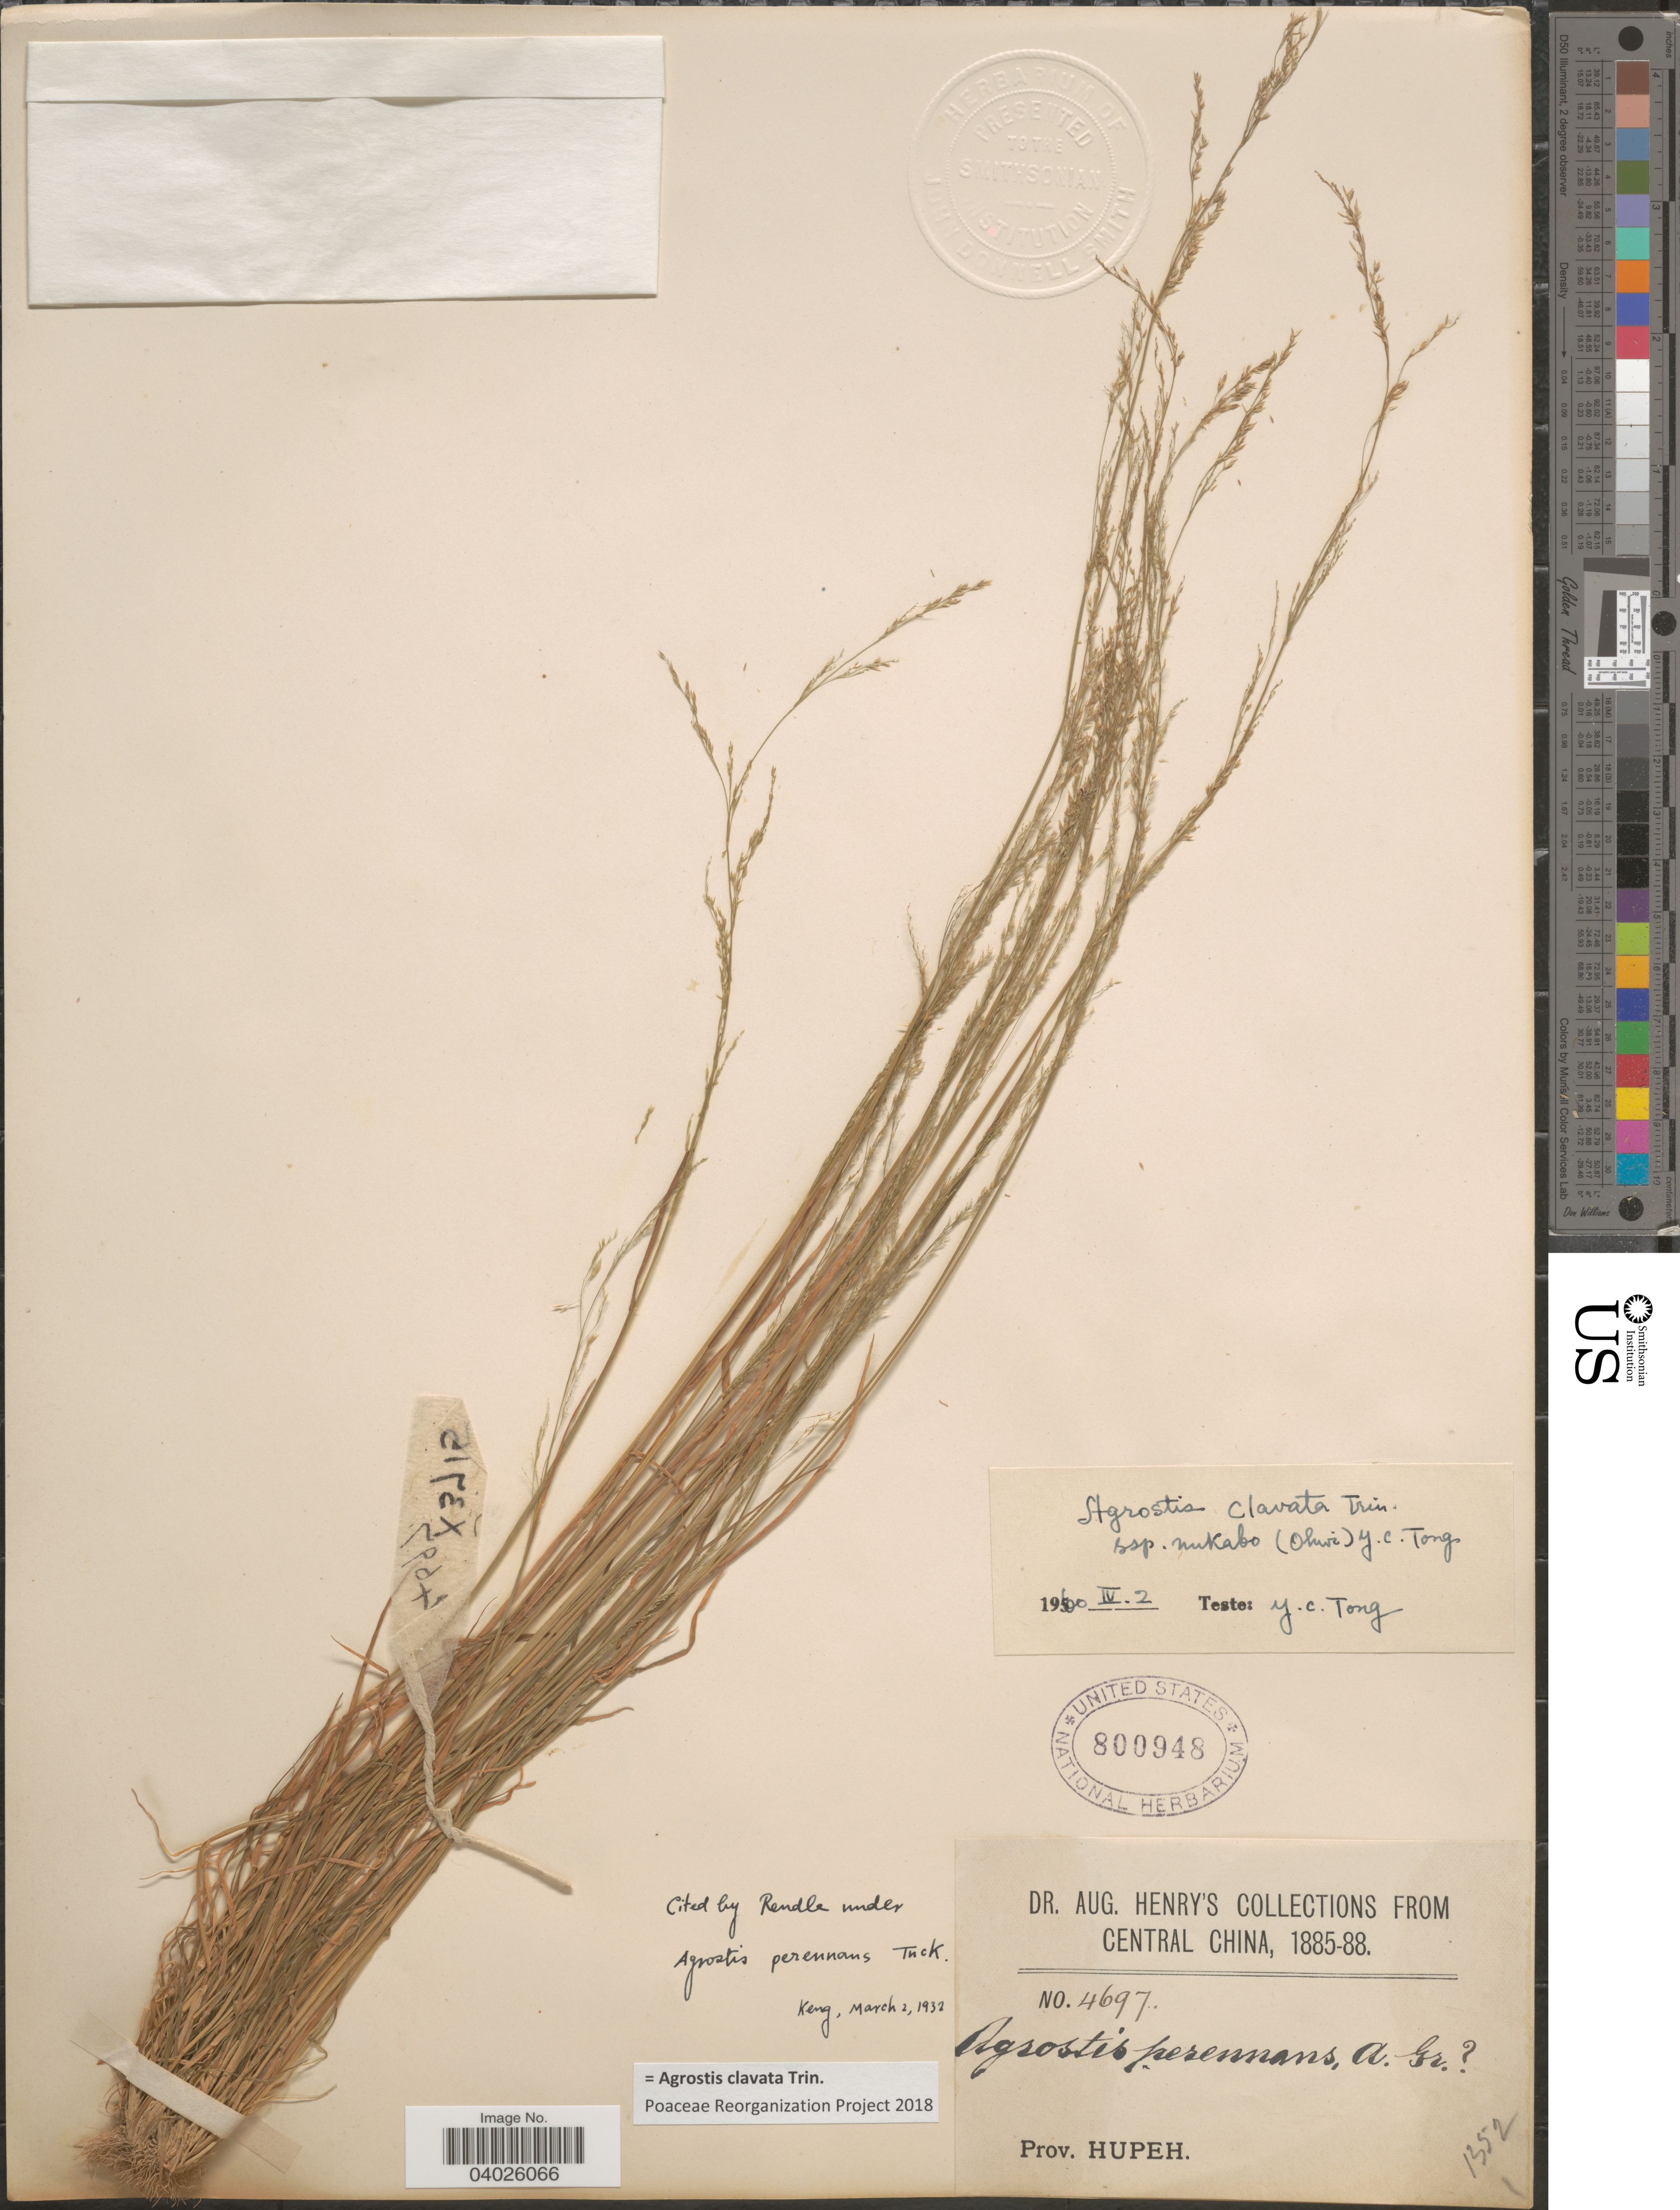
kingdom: Plantae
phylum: Tracheophyta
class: Liliopsida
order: Poales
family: Poaceae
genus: Agrostis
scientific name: Agrostis clavata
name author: Trin.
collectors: A. Henry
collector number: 4697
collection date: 1885/1888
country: China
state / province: Hubei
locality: Central China. Prov. Hupeh.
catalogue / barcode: US 800948